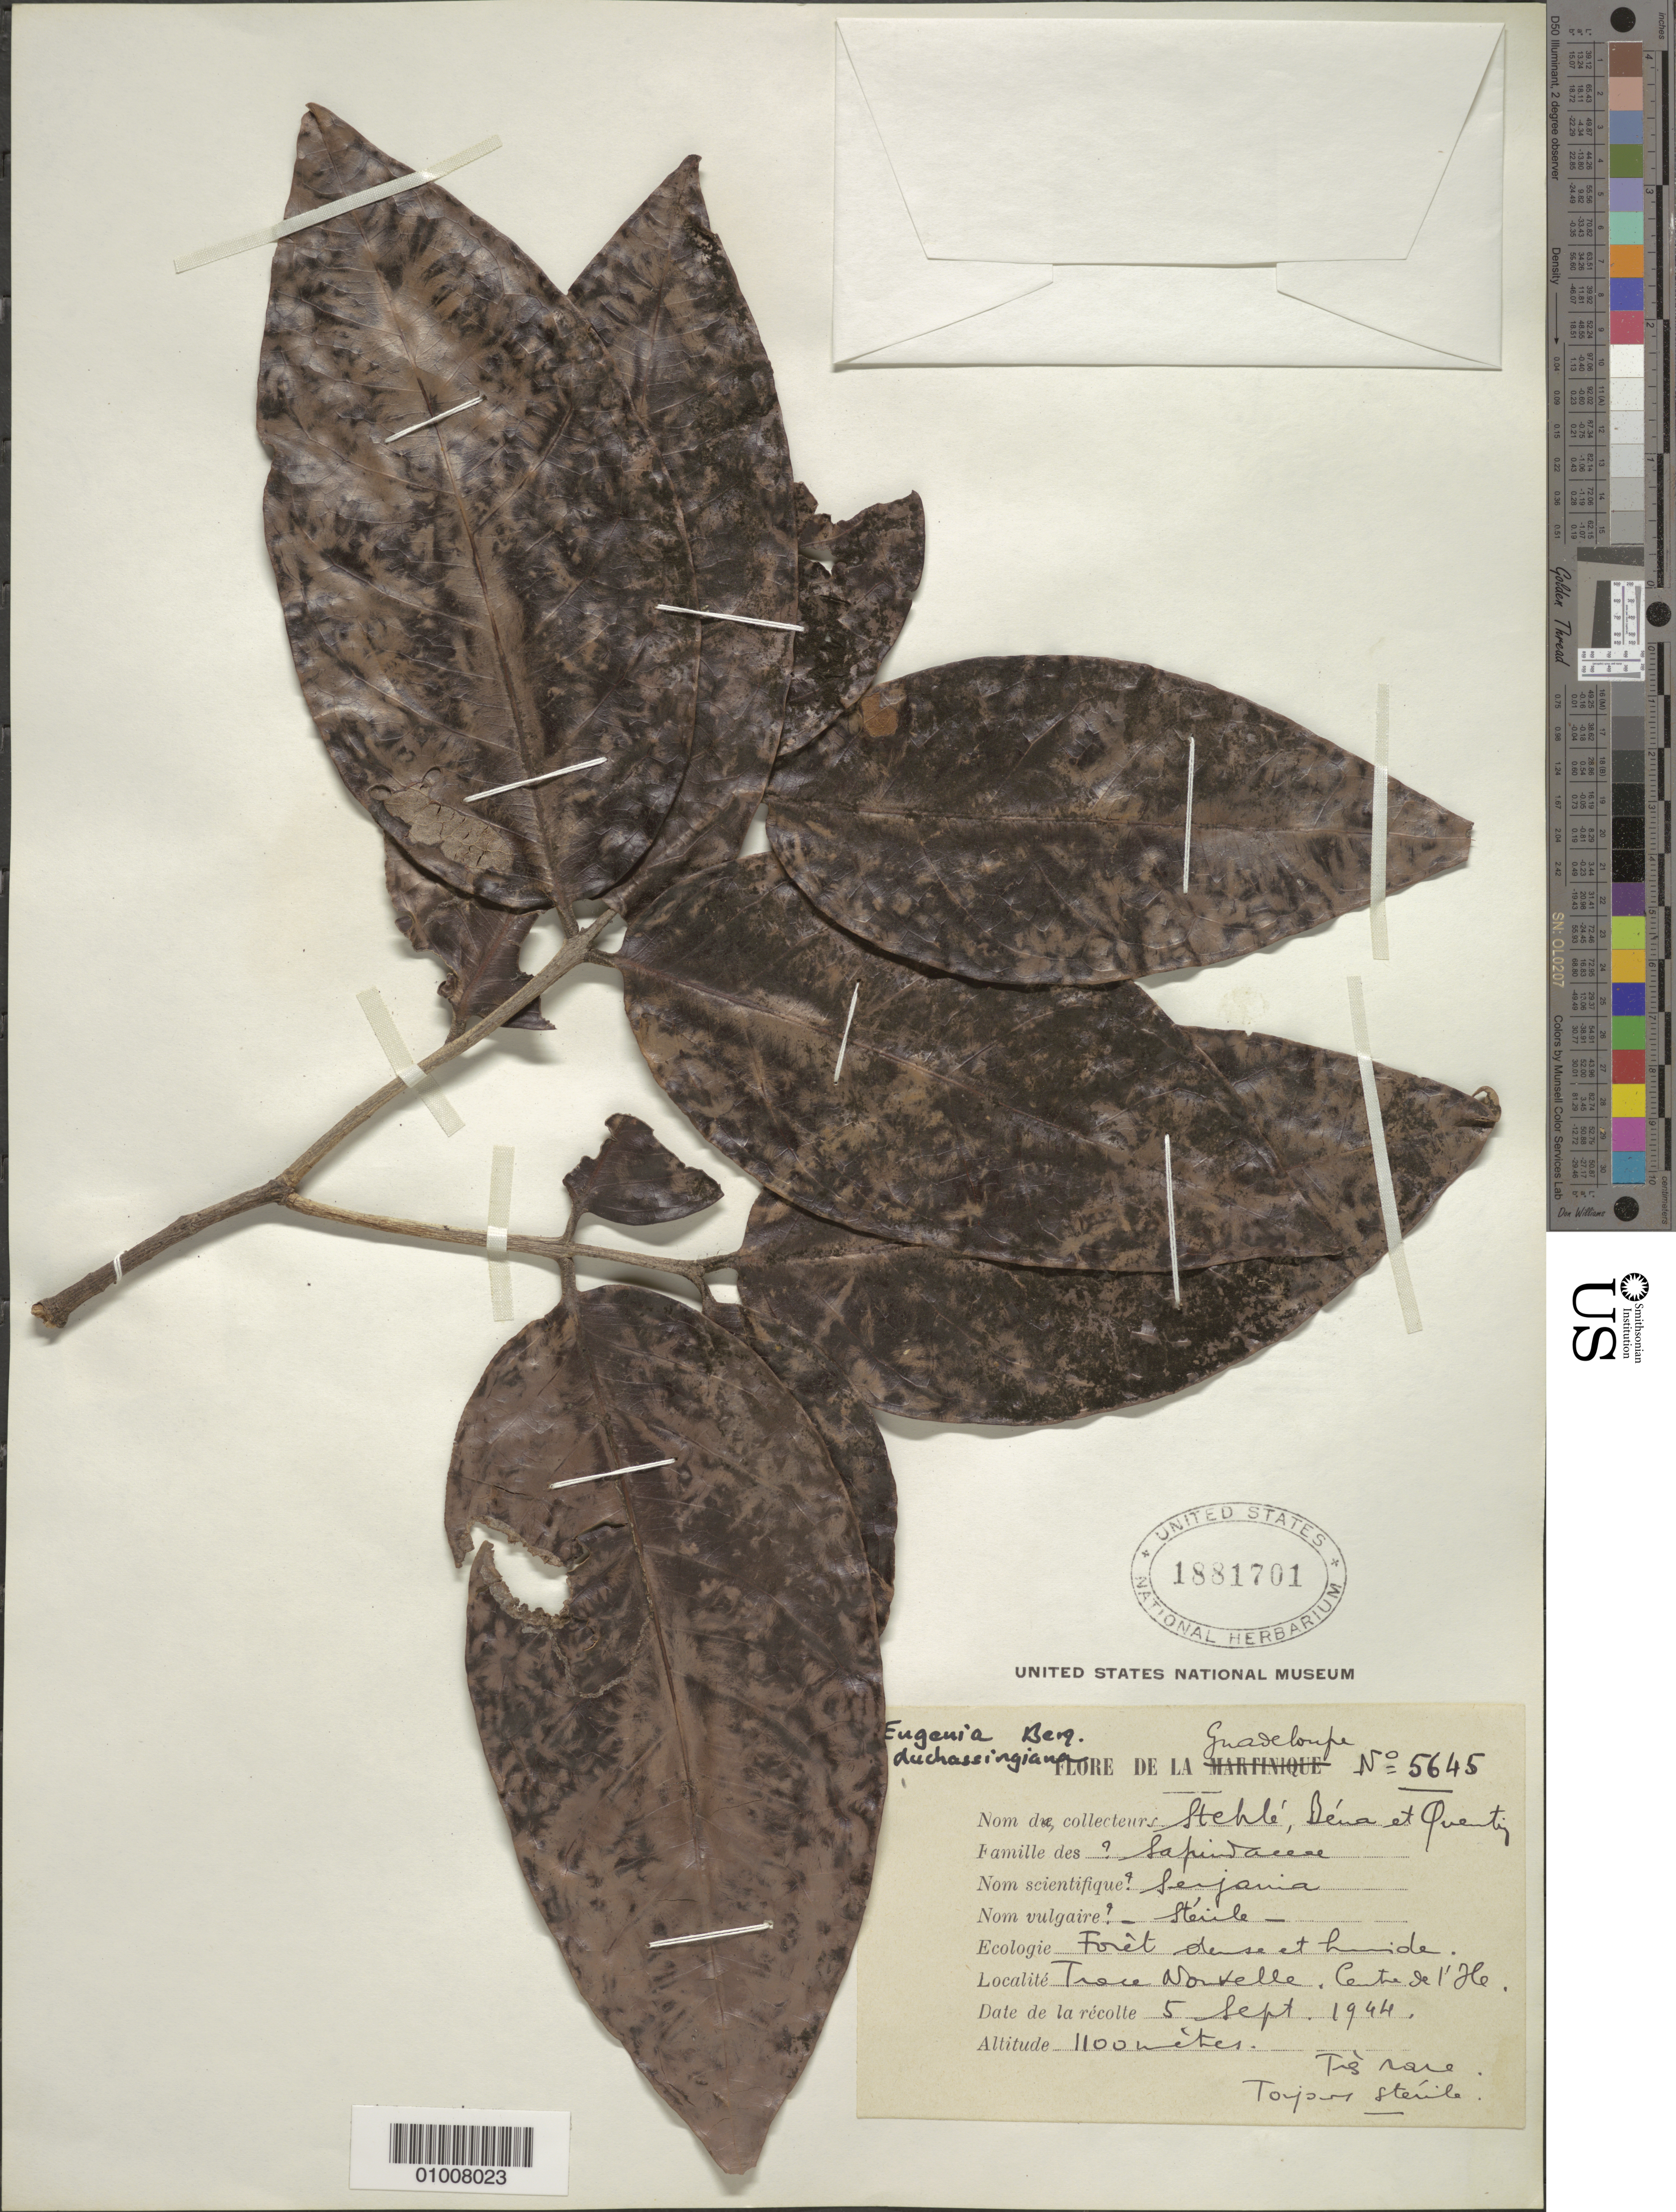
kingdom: Plantae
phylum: Tracheophyta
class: Magnoliopsida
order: Myrtales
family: Myrtaceae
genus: Eugenia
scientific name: Eugenia duchassaingiana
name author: O. Berg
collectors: H. Stehlé, R. Quentin & P. Bena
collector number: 5645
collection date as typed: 05 Sep 1944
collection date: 1944-09-05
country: Guadeloupe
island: Basse Terre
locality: Trace Nouvelle. Centre de l'Ile.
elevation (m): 1100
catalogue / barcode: US 1881701